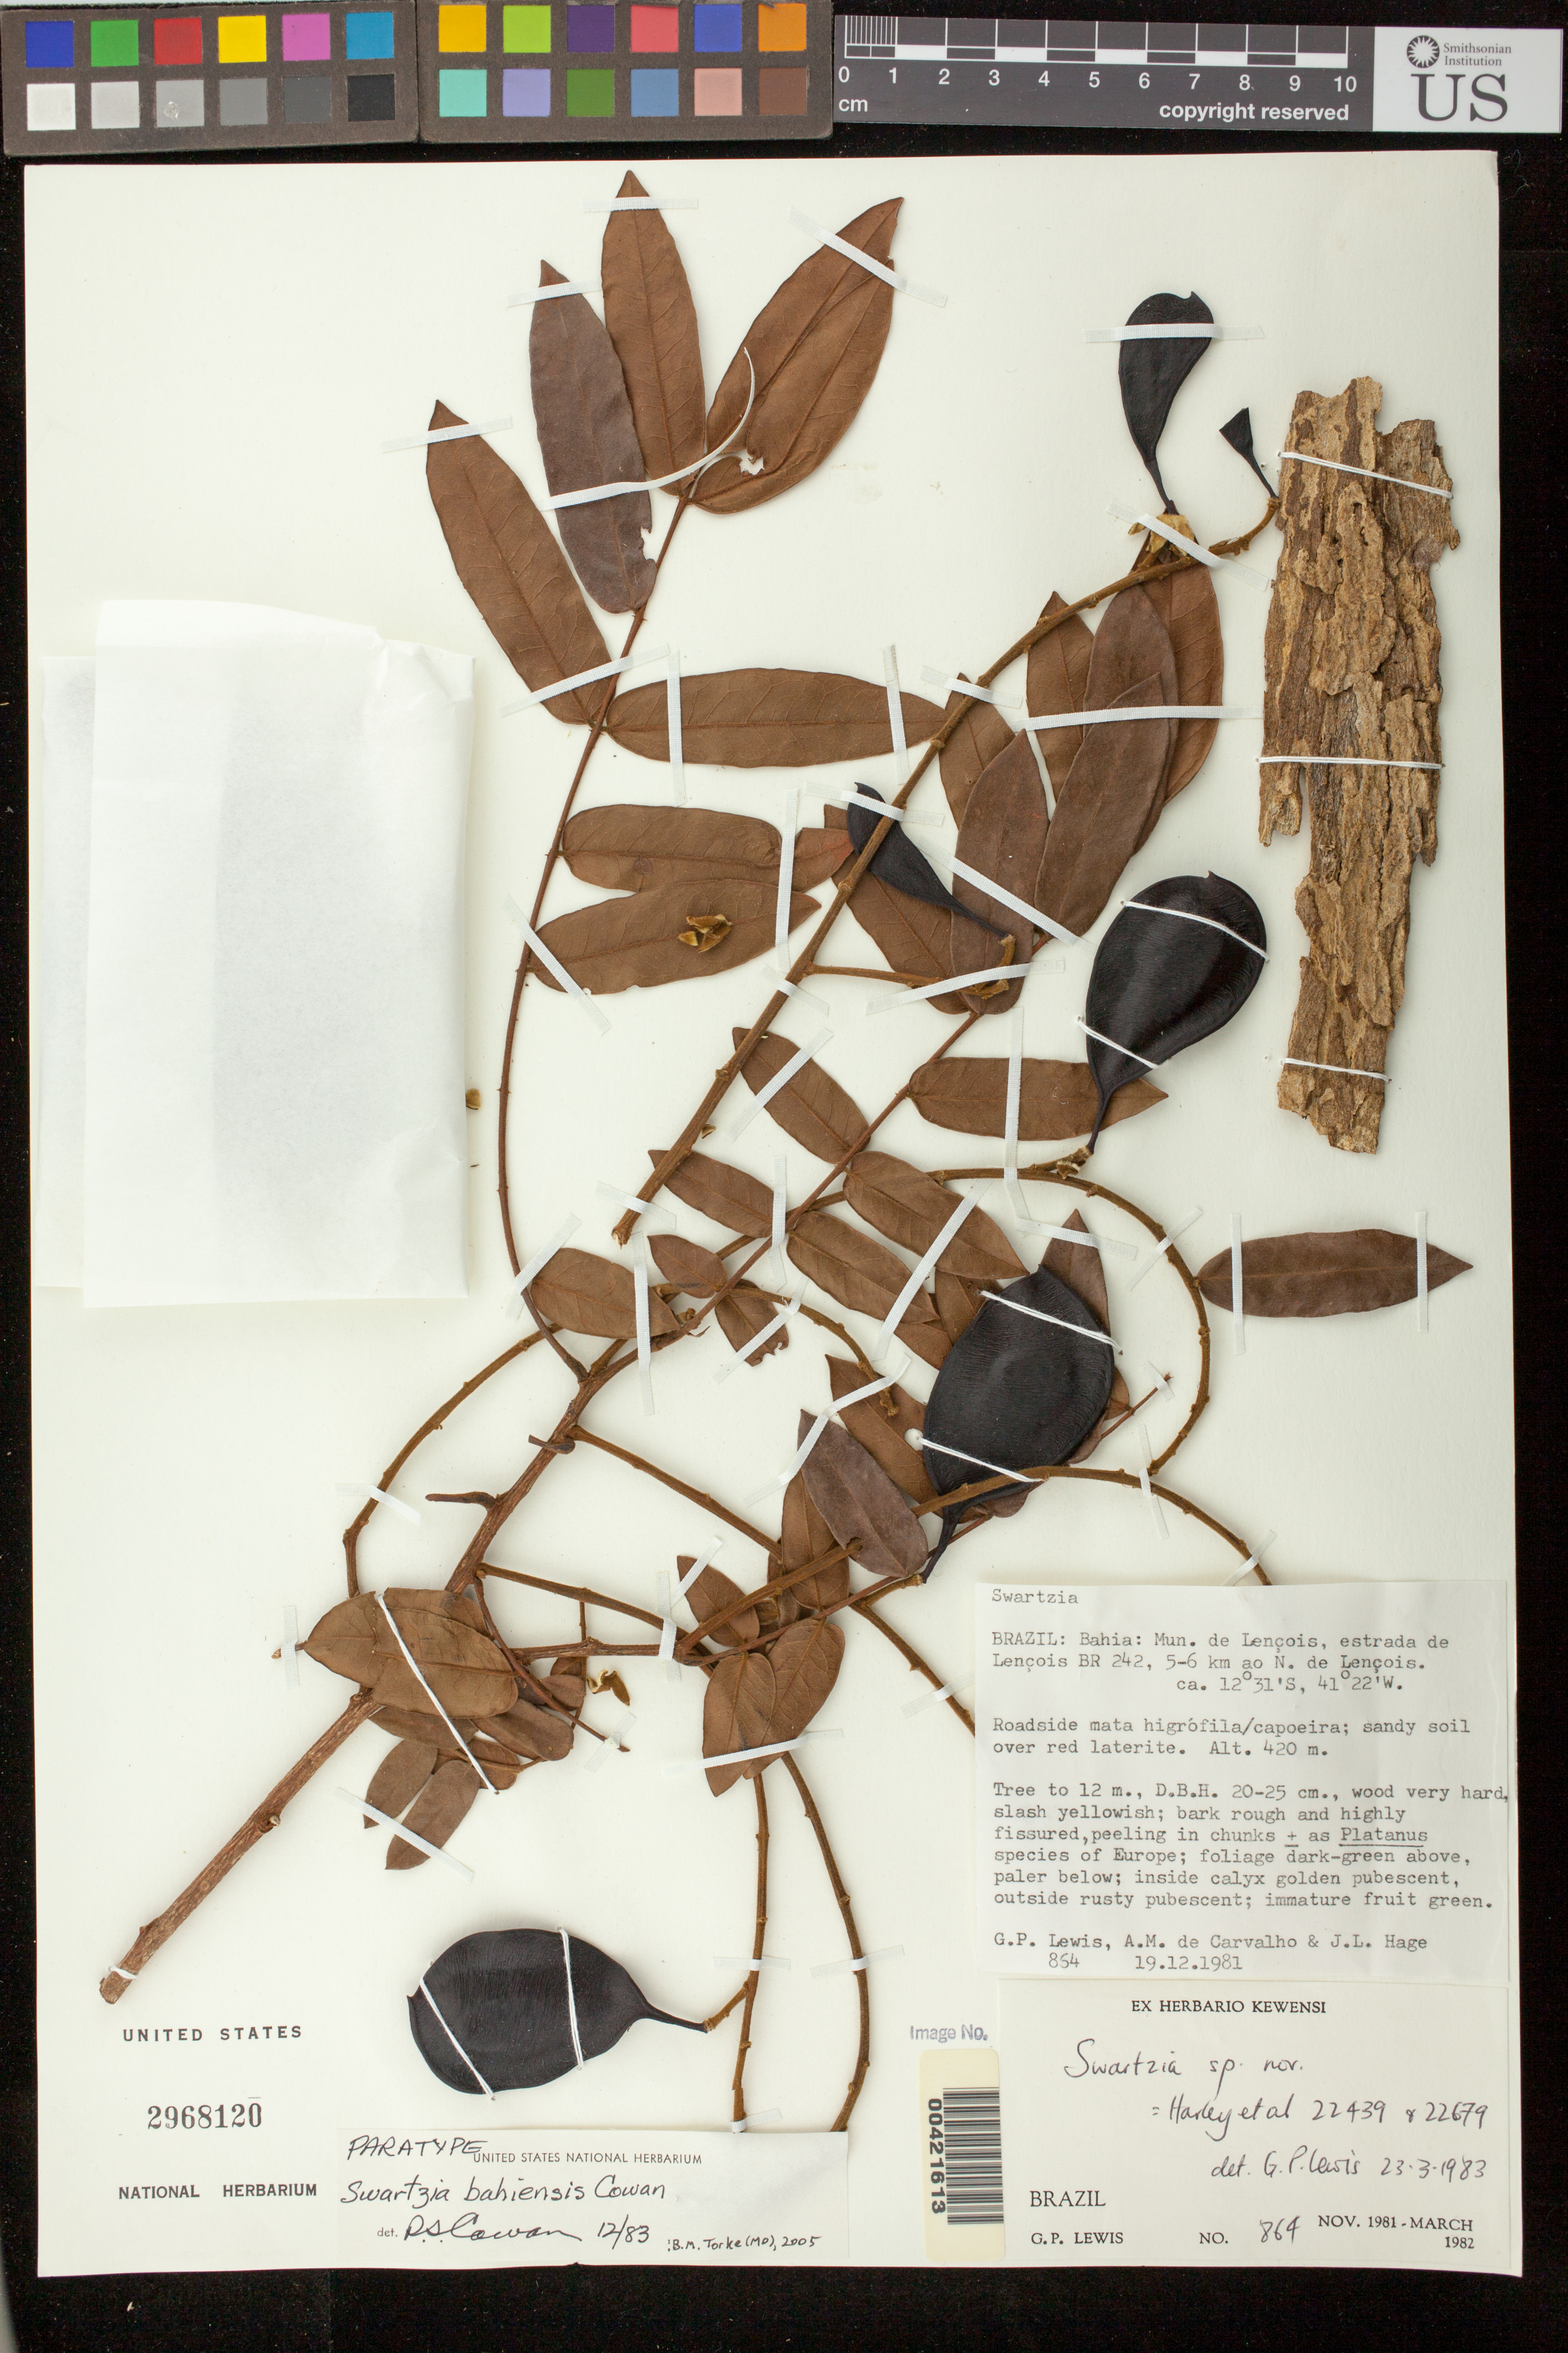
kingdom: Plantae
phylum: Tracheophyta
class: Magnoliopsida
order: Fabales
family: Fabaceae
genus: Swartzia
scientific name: Swartzia bahiensis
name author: R.S. Cowan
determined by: Cowan, R. S.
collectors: G. P. Lewis, A. M. Carvalho & J. L. Hage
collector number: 864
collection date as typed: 19 Dec 1981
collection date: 1981-12-19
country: Brazil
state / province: Bahia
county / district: Lençóis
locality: Estrada de Lencois BR 242, 5 - 6 km ao N. de Lencois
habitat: Roadside mata higrofila/capoeira; sandy soil over red laterite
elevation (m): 420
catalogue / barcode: US 2968120